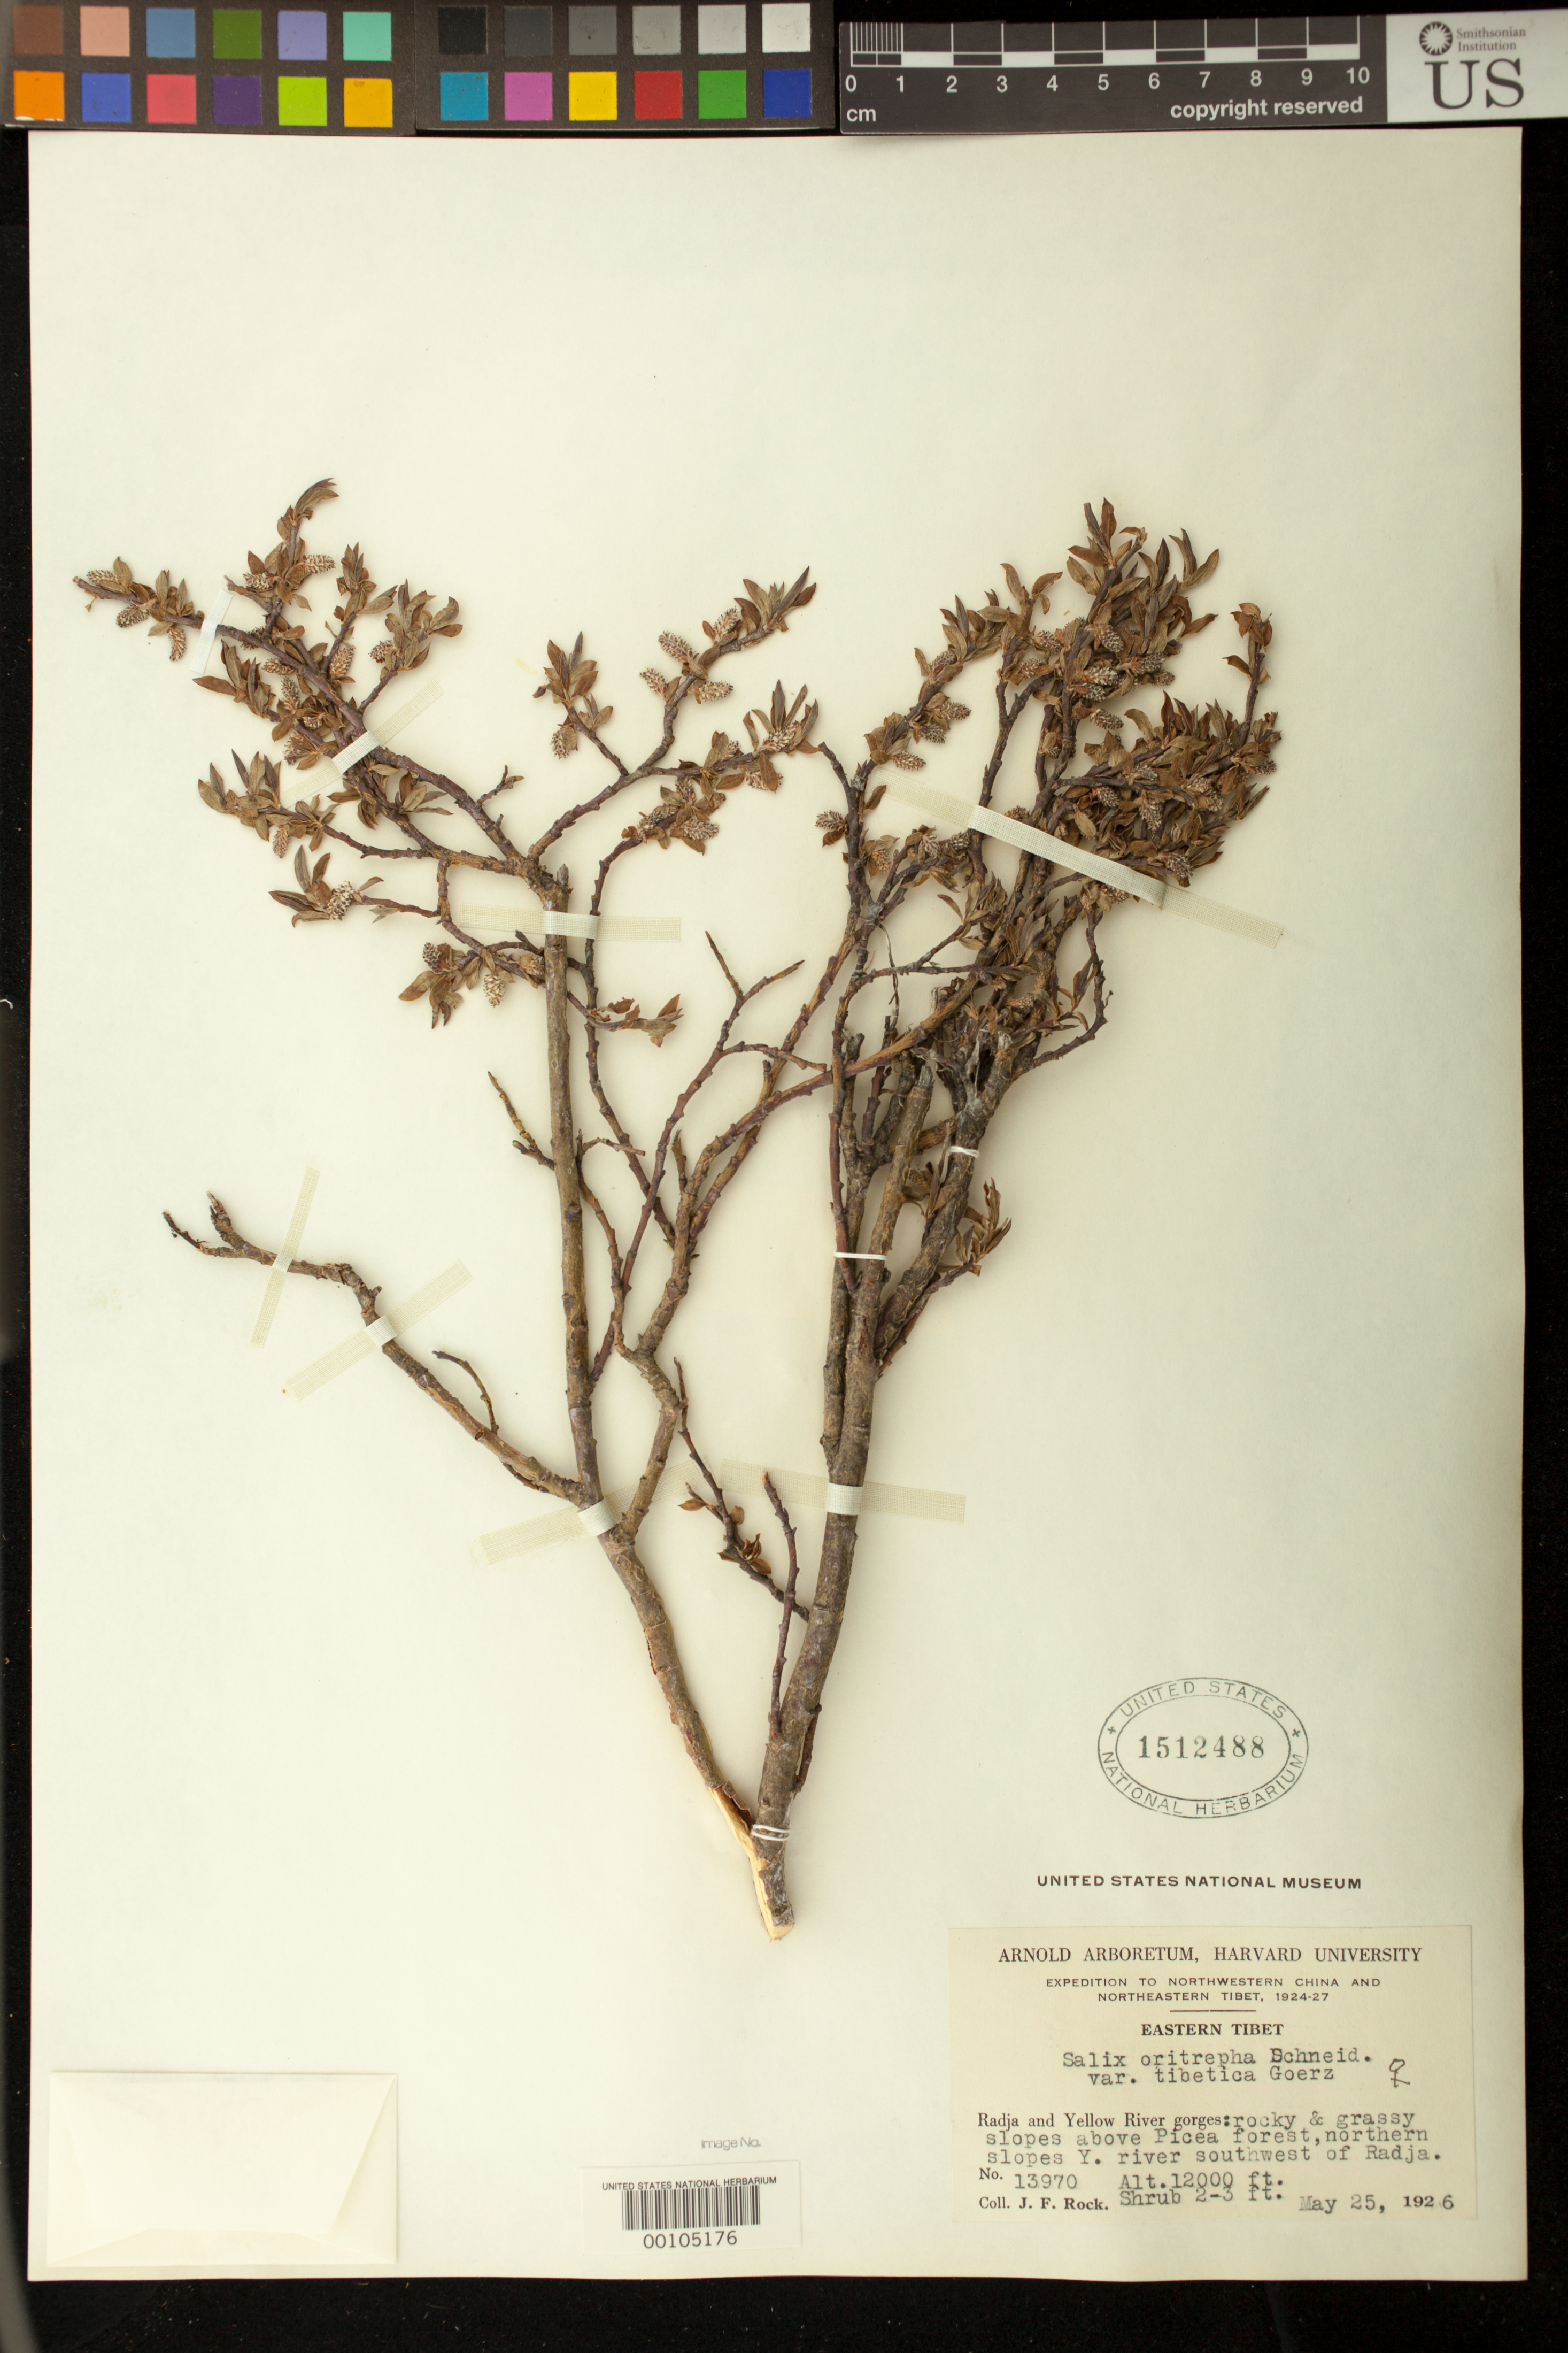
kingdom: Plantae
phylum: Tracheophyta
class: Magnoliopsida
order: Malpighiales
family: Salicaceae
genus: Salix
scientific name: Salix oritrepha var. tibetica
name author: Goerz in Rehder & Kobuski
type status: Syntype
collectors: J. F. Rock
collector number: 13970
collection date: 1926-05-25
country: China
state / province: Xizang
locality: Eastern Tibet. Radja and Yellow River gorges: northern slopes Y. river southwest of Radja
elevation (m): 3658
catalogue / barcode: US 1512488